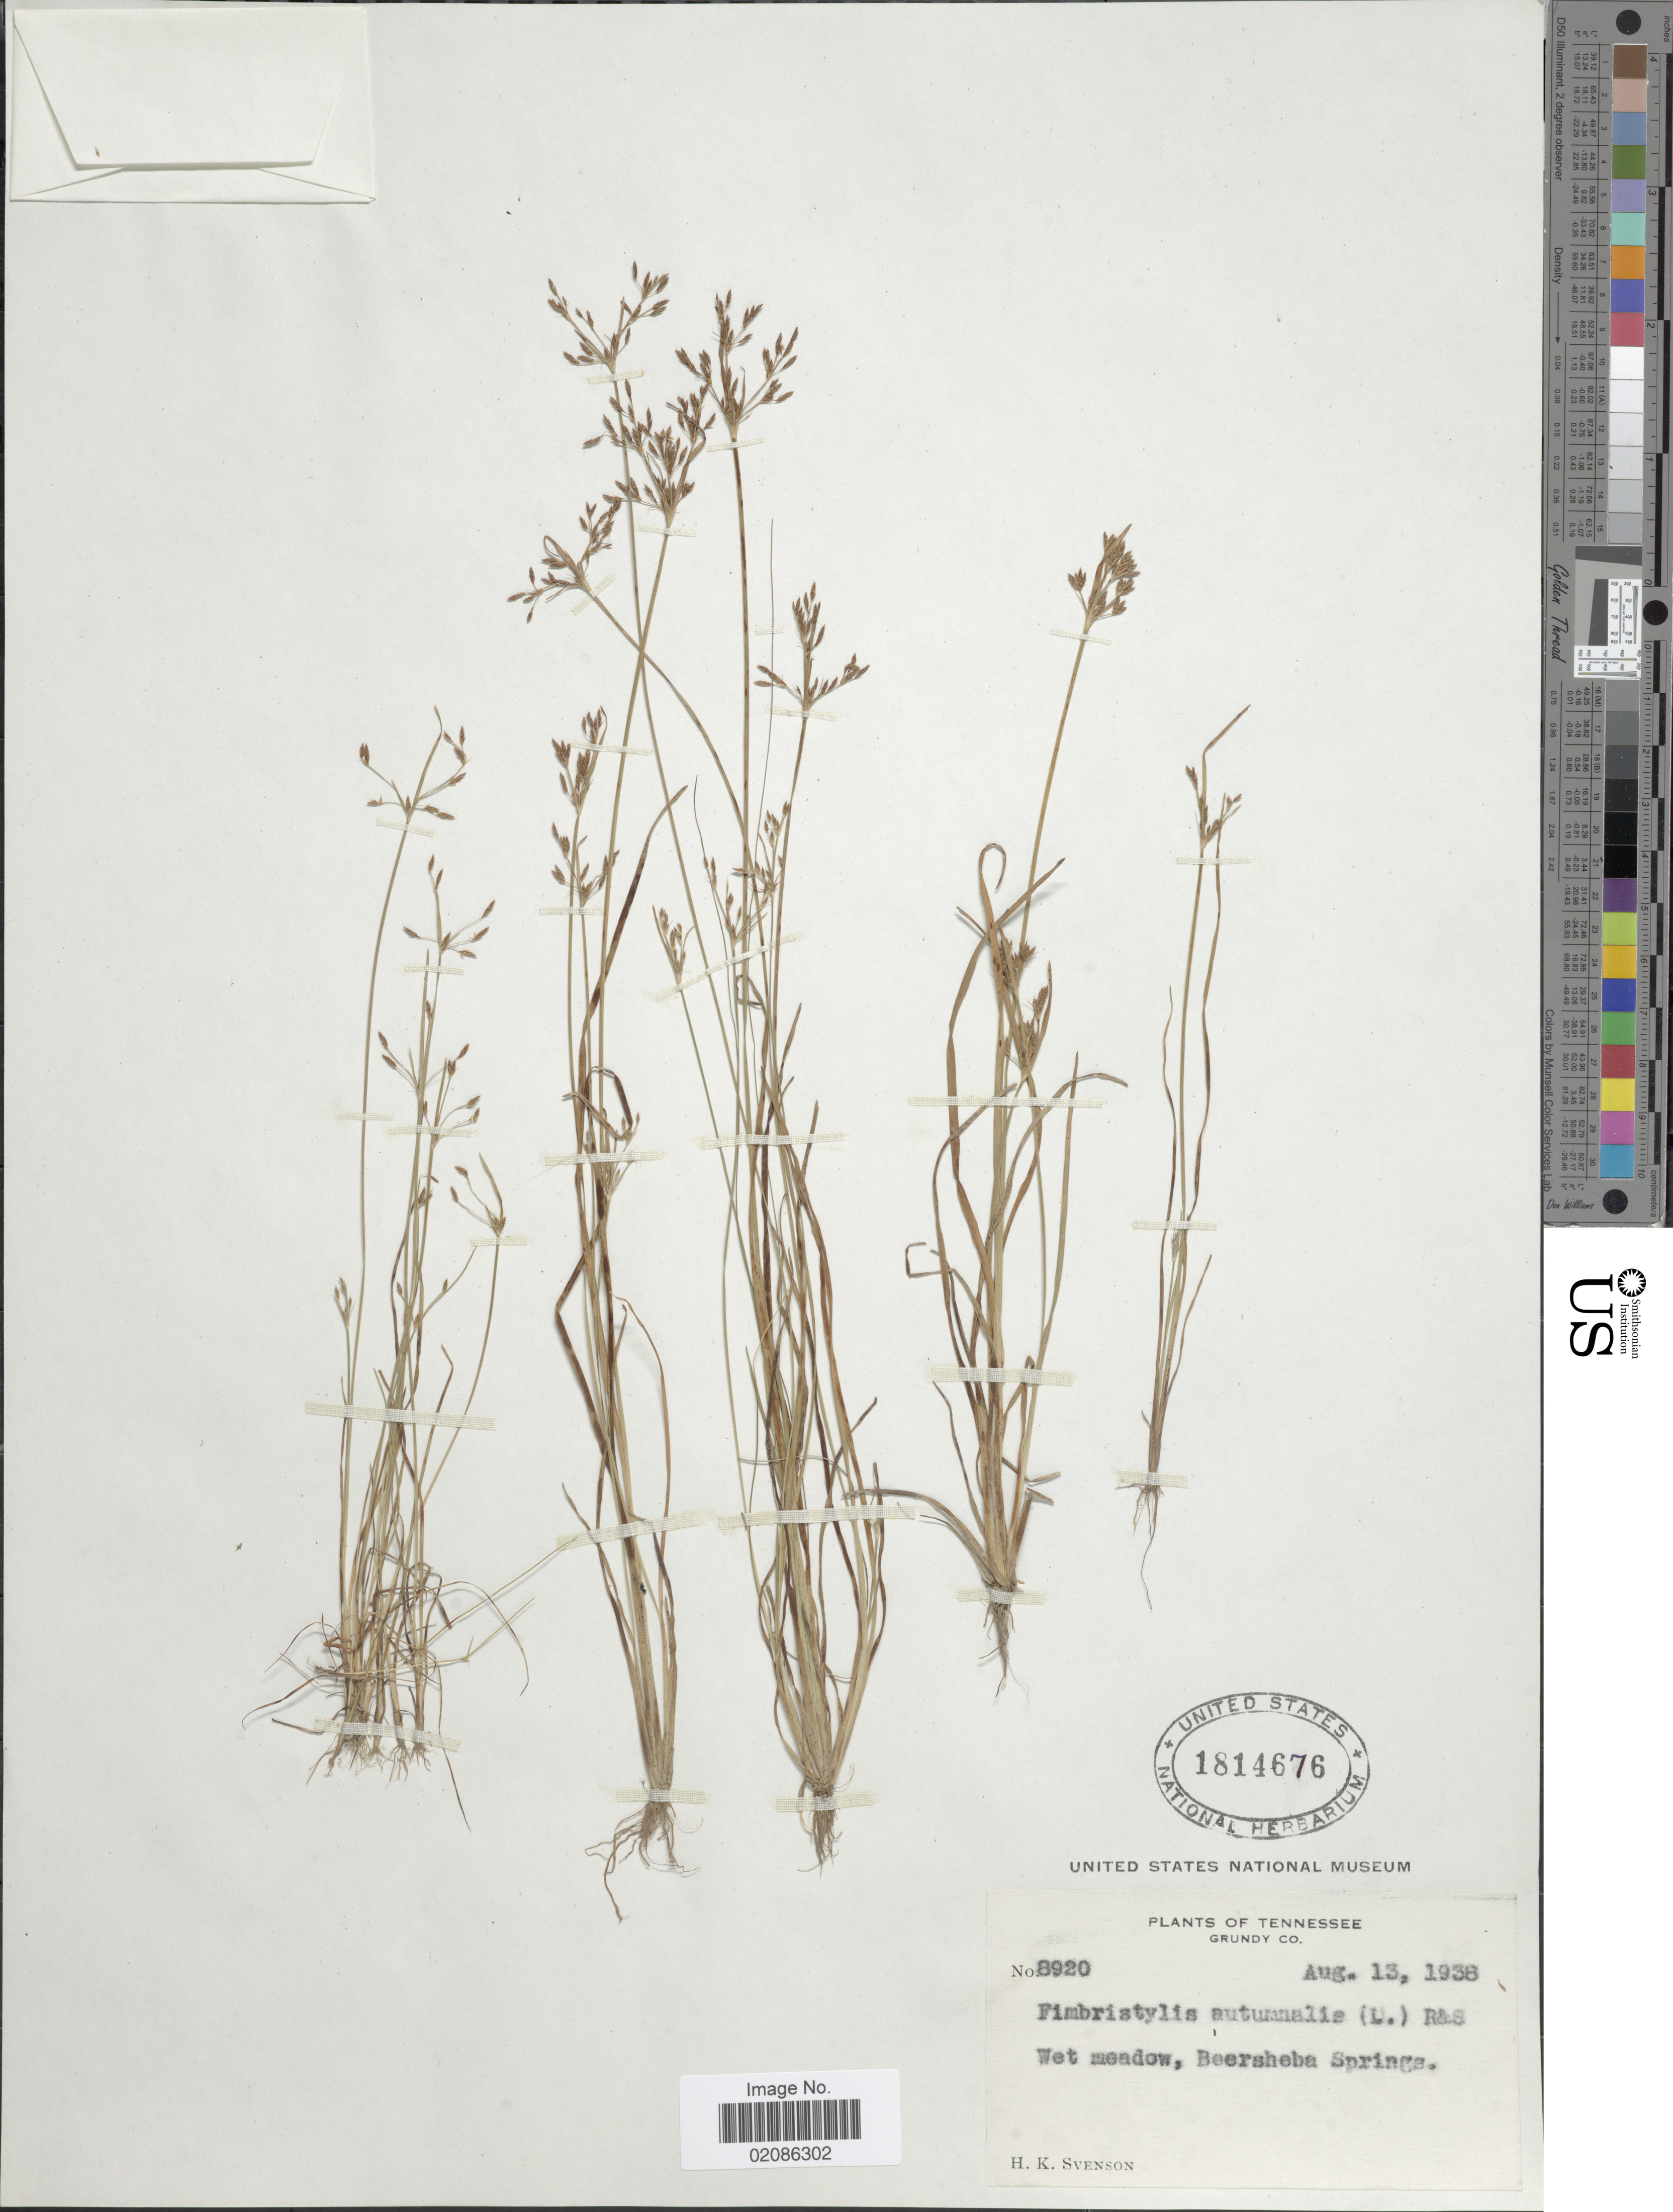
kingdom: Plantae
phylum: Tracheophyta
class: Liliopsida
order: Poales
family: Cyperaceae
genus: Fimbristylis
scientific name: Fimbristylis autumnalis (L.) Roem. & Schult.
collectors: H. K. Svenson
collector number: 8920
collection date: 1938-08-13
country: United States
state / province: Tennessee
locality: Grundy Co, Wet meadow, Beersheba Springs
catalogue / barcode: US 1814676